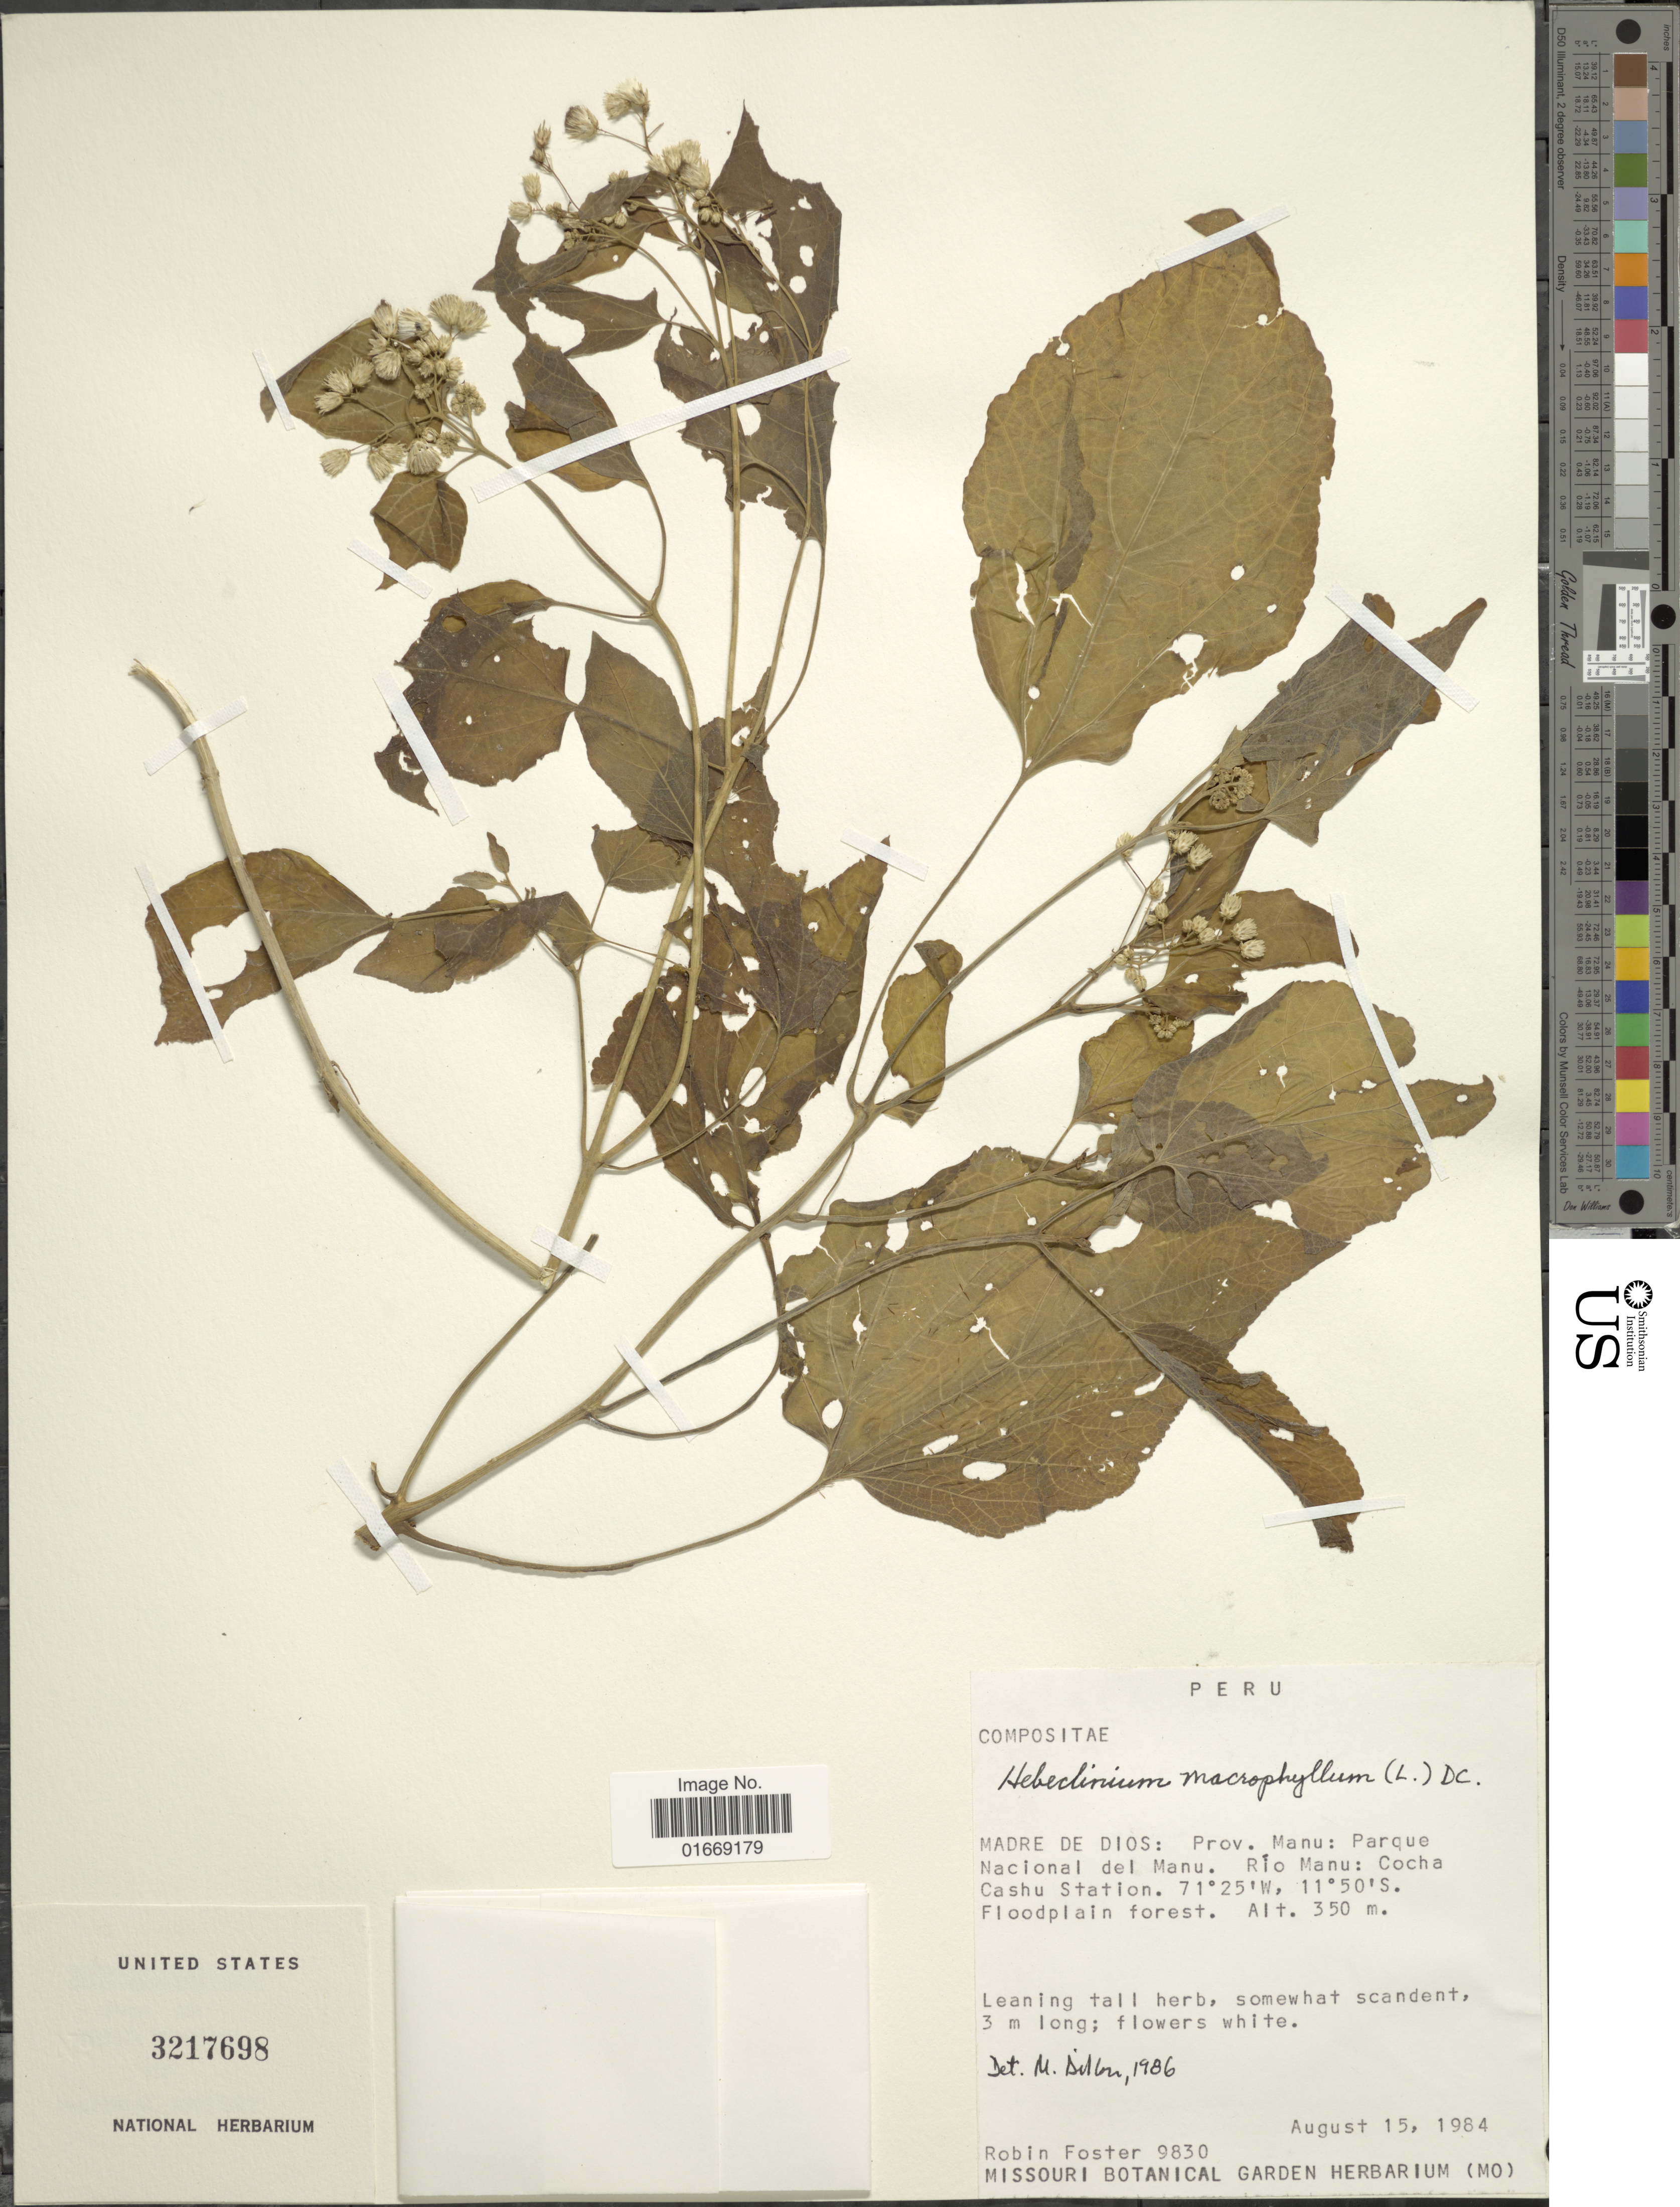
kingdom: Plantae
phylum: Tracheophyta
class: Magnoliopsida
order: Asterales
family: Asteraceae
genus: Hebeclinium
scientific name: Hebeclinium macrophyllum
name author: (L.) DC.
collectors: R. B. Foster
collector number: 9830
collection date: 1984-08-15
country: Peru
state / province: Madre de Dios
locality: Prov. Manu, Parque Nacional del Manu, Rio Manu, Cocha Cashu Station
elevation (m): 350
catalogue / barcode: US 3217698